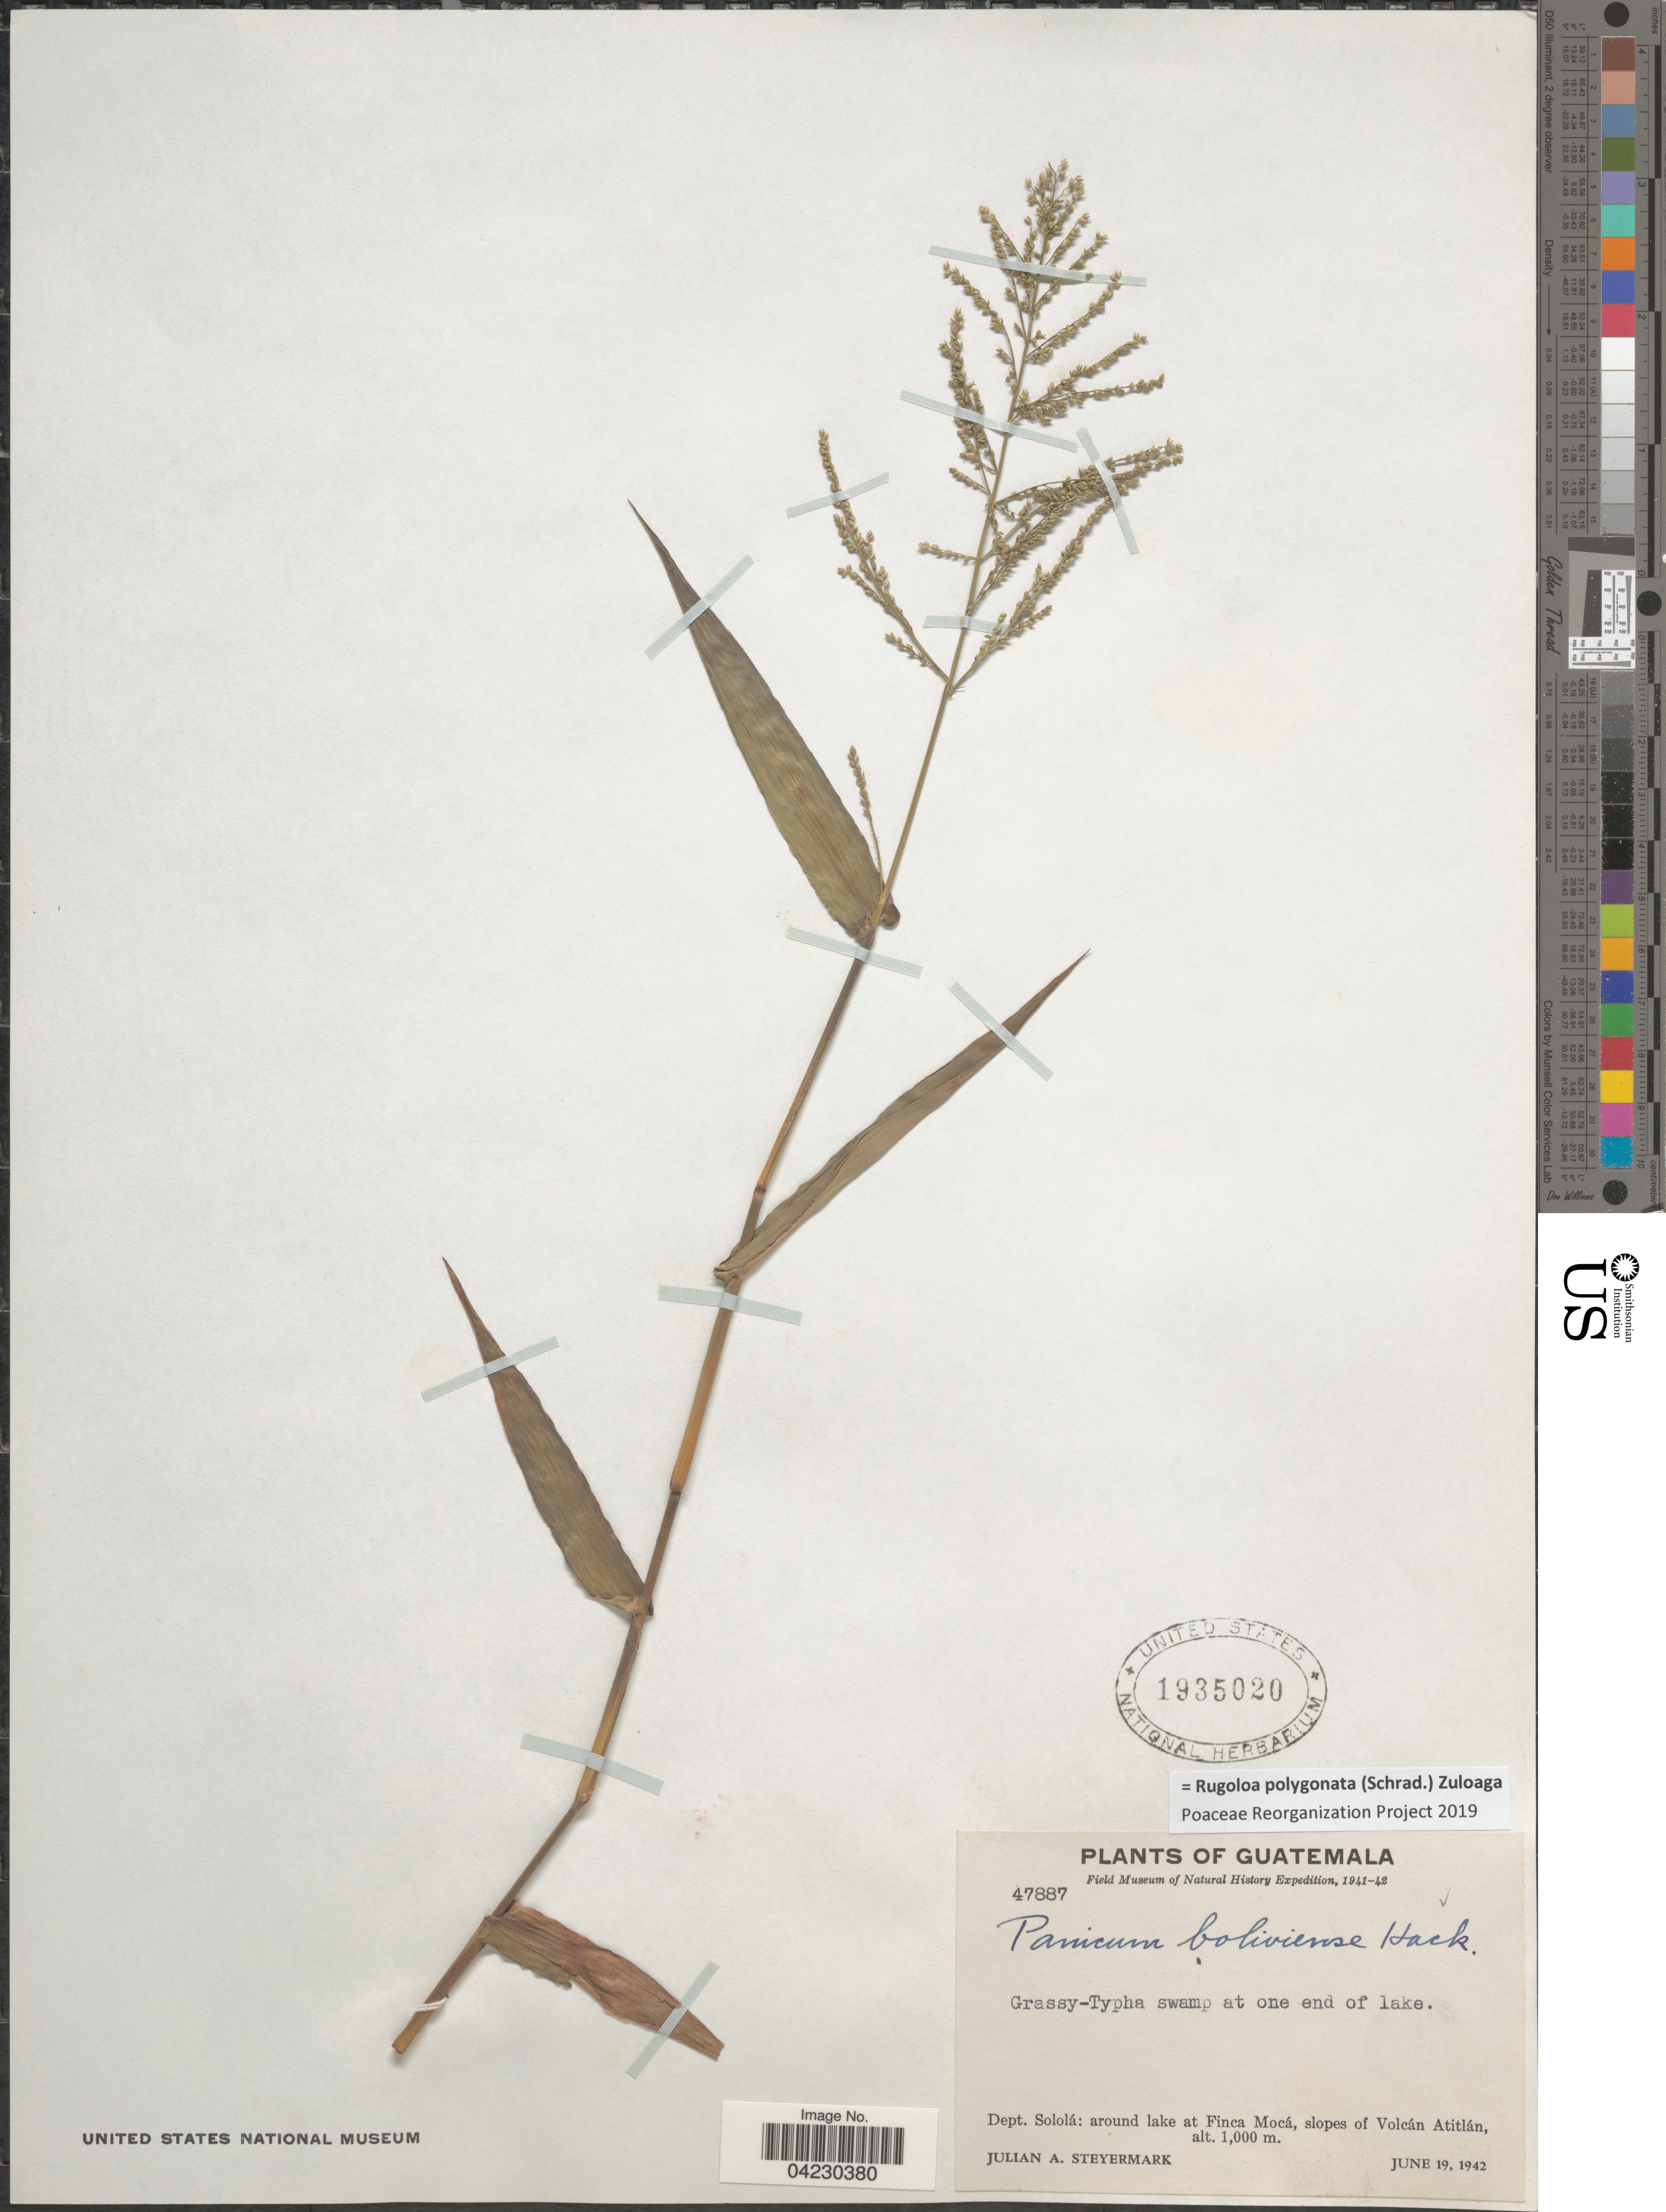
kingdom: Plantae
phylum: Tracheophyta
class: Liliopsida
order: Poales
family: Poaceae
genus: Rugoloa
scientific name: Rugoloa polygonata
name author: (Schrad.) Zuloaga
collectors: J. Steyermark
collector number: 47887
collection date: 1942-06-19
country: Guatemala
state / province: Solola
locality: Field Museum of Natural History Expedition, 1941-42. Dept. Sololá: around lake at Finca Mocá, slopes of Volcán Atitlán.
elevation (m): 1000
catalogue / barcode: US 1935020